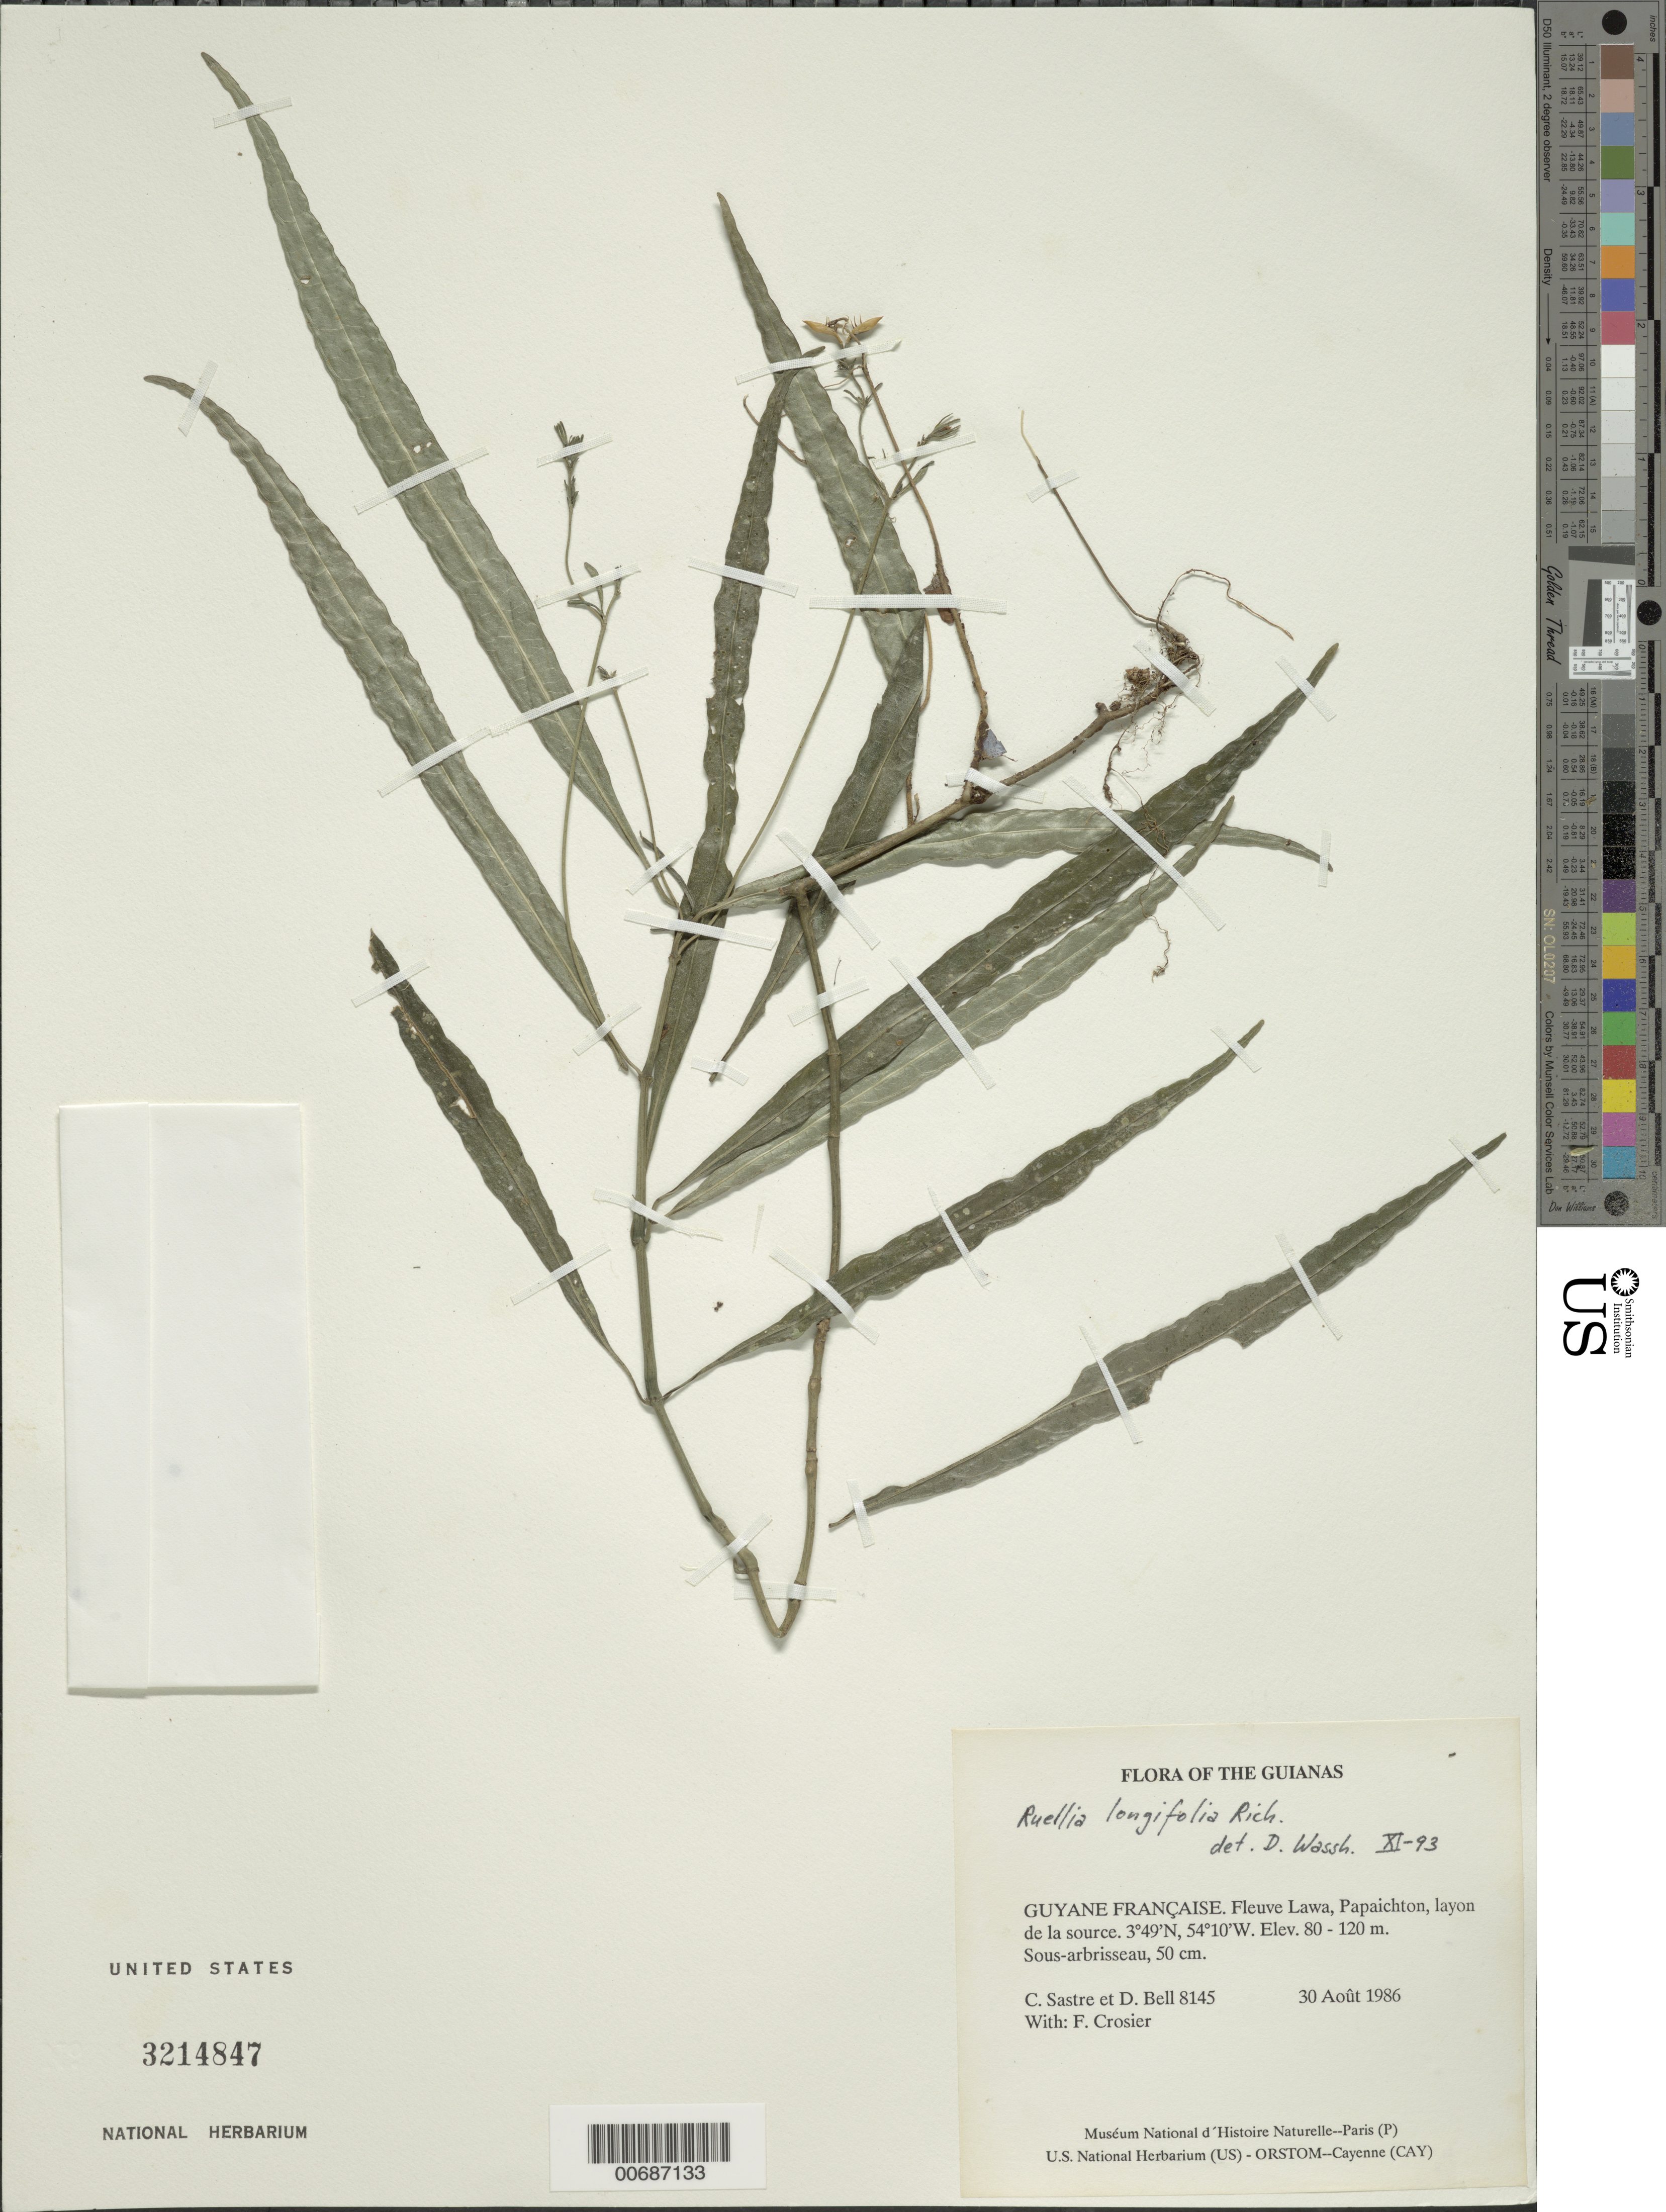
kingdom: Plantae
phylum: Tracheophyta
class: Magnoliopsida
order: Lamiales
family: Acanthaceae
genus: Ruellia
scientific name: Ruellia longifolia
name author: Rich.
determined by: Wasshausen, Dieter C., (BOT), Smithsonian Institution - National Museum of Natural History (UNITED STATES)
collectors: C. H. L. Sastre, D. A. Bell & F. Crozier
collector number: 8145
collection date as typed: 30 August 1986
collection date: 1986-08-30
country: French Guiana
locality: Fleuve Lawa, Papaichton, layon de la source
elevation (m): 80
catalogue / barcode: US 3214847